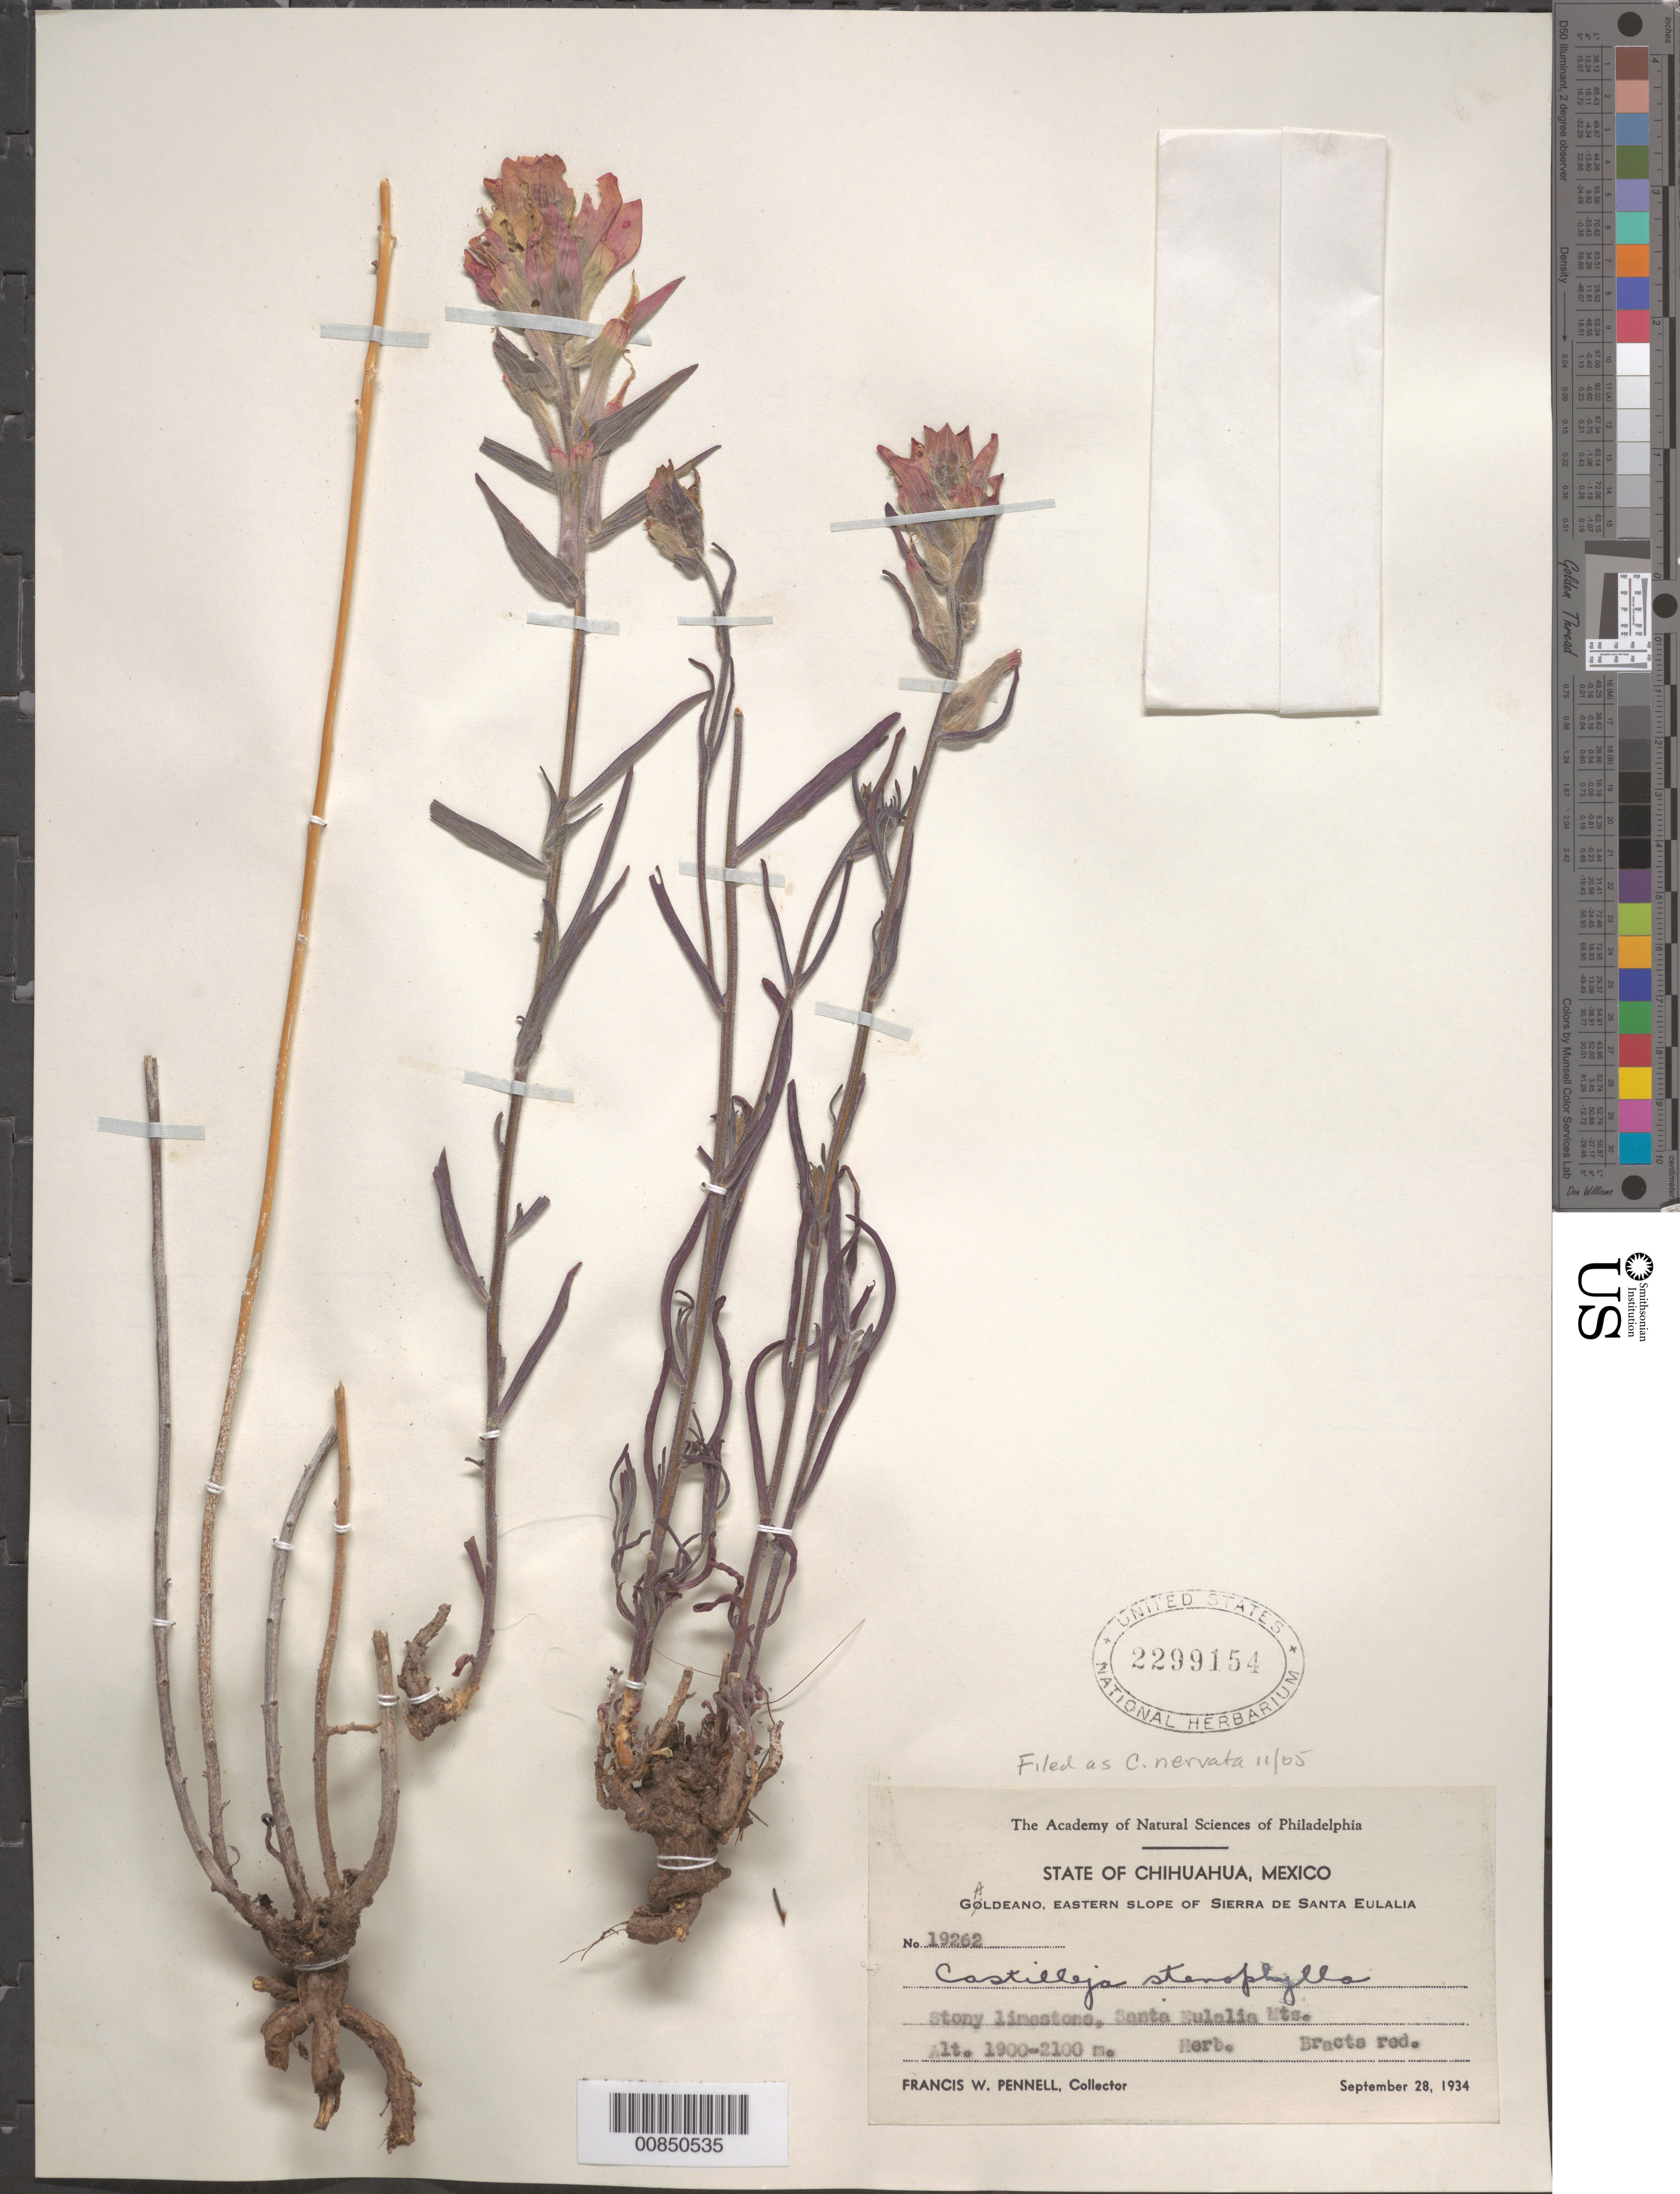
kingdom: Plantae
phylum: Tracheophyta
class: Magnoliopsida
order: Lamiales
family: Orobanchaceae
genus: Castilleja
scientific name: Castilleja nervata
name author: Eastw.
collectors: F. W. Pennell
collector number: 19262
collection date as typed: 28 Sep 1934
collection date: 1934-09-28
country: Mexico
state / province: Chihuahua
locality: Galdeano, eastern slope of Sierra de Santa Eulalia.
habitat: Stony limestone mountain slope.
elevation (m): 2100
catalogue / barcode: US 2299154